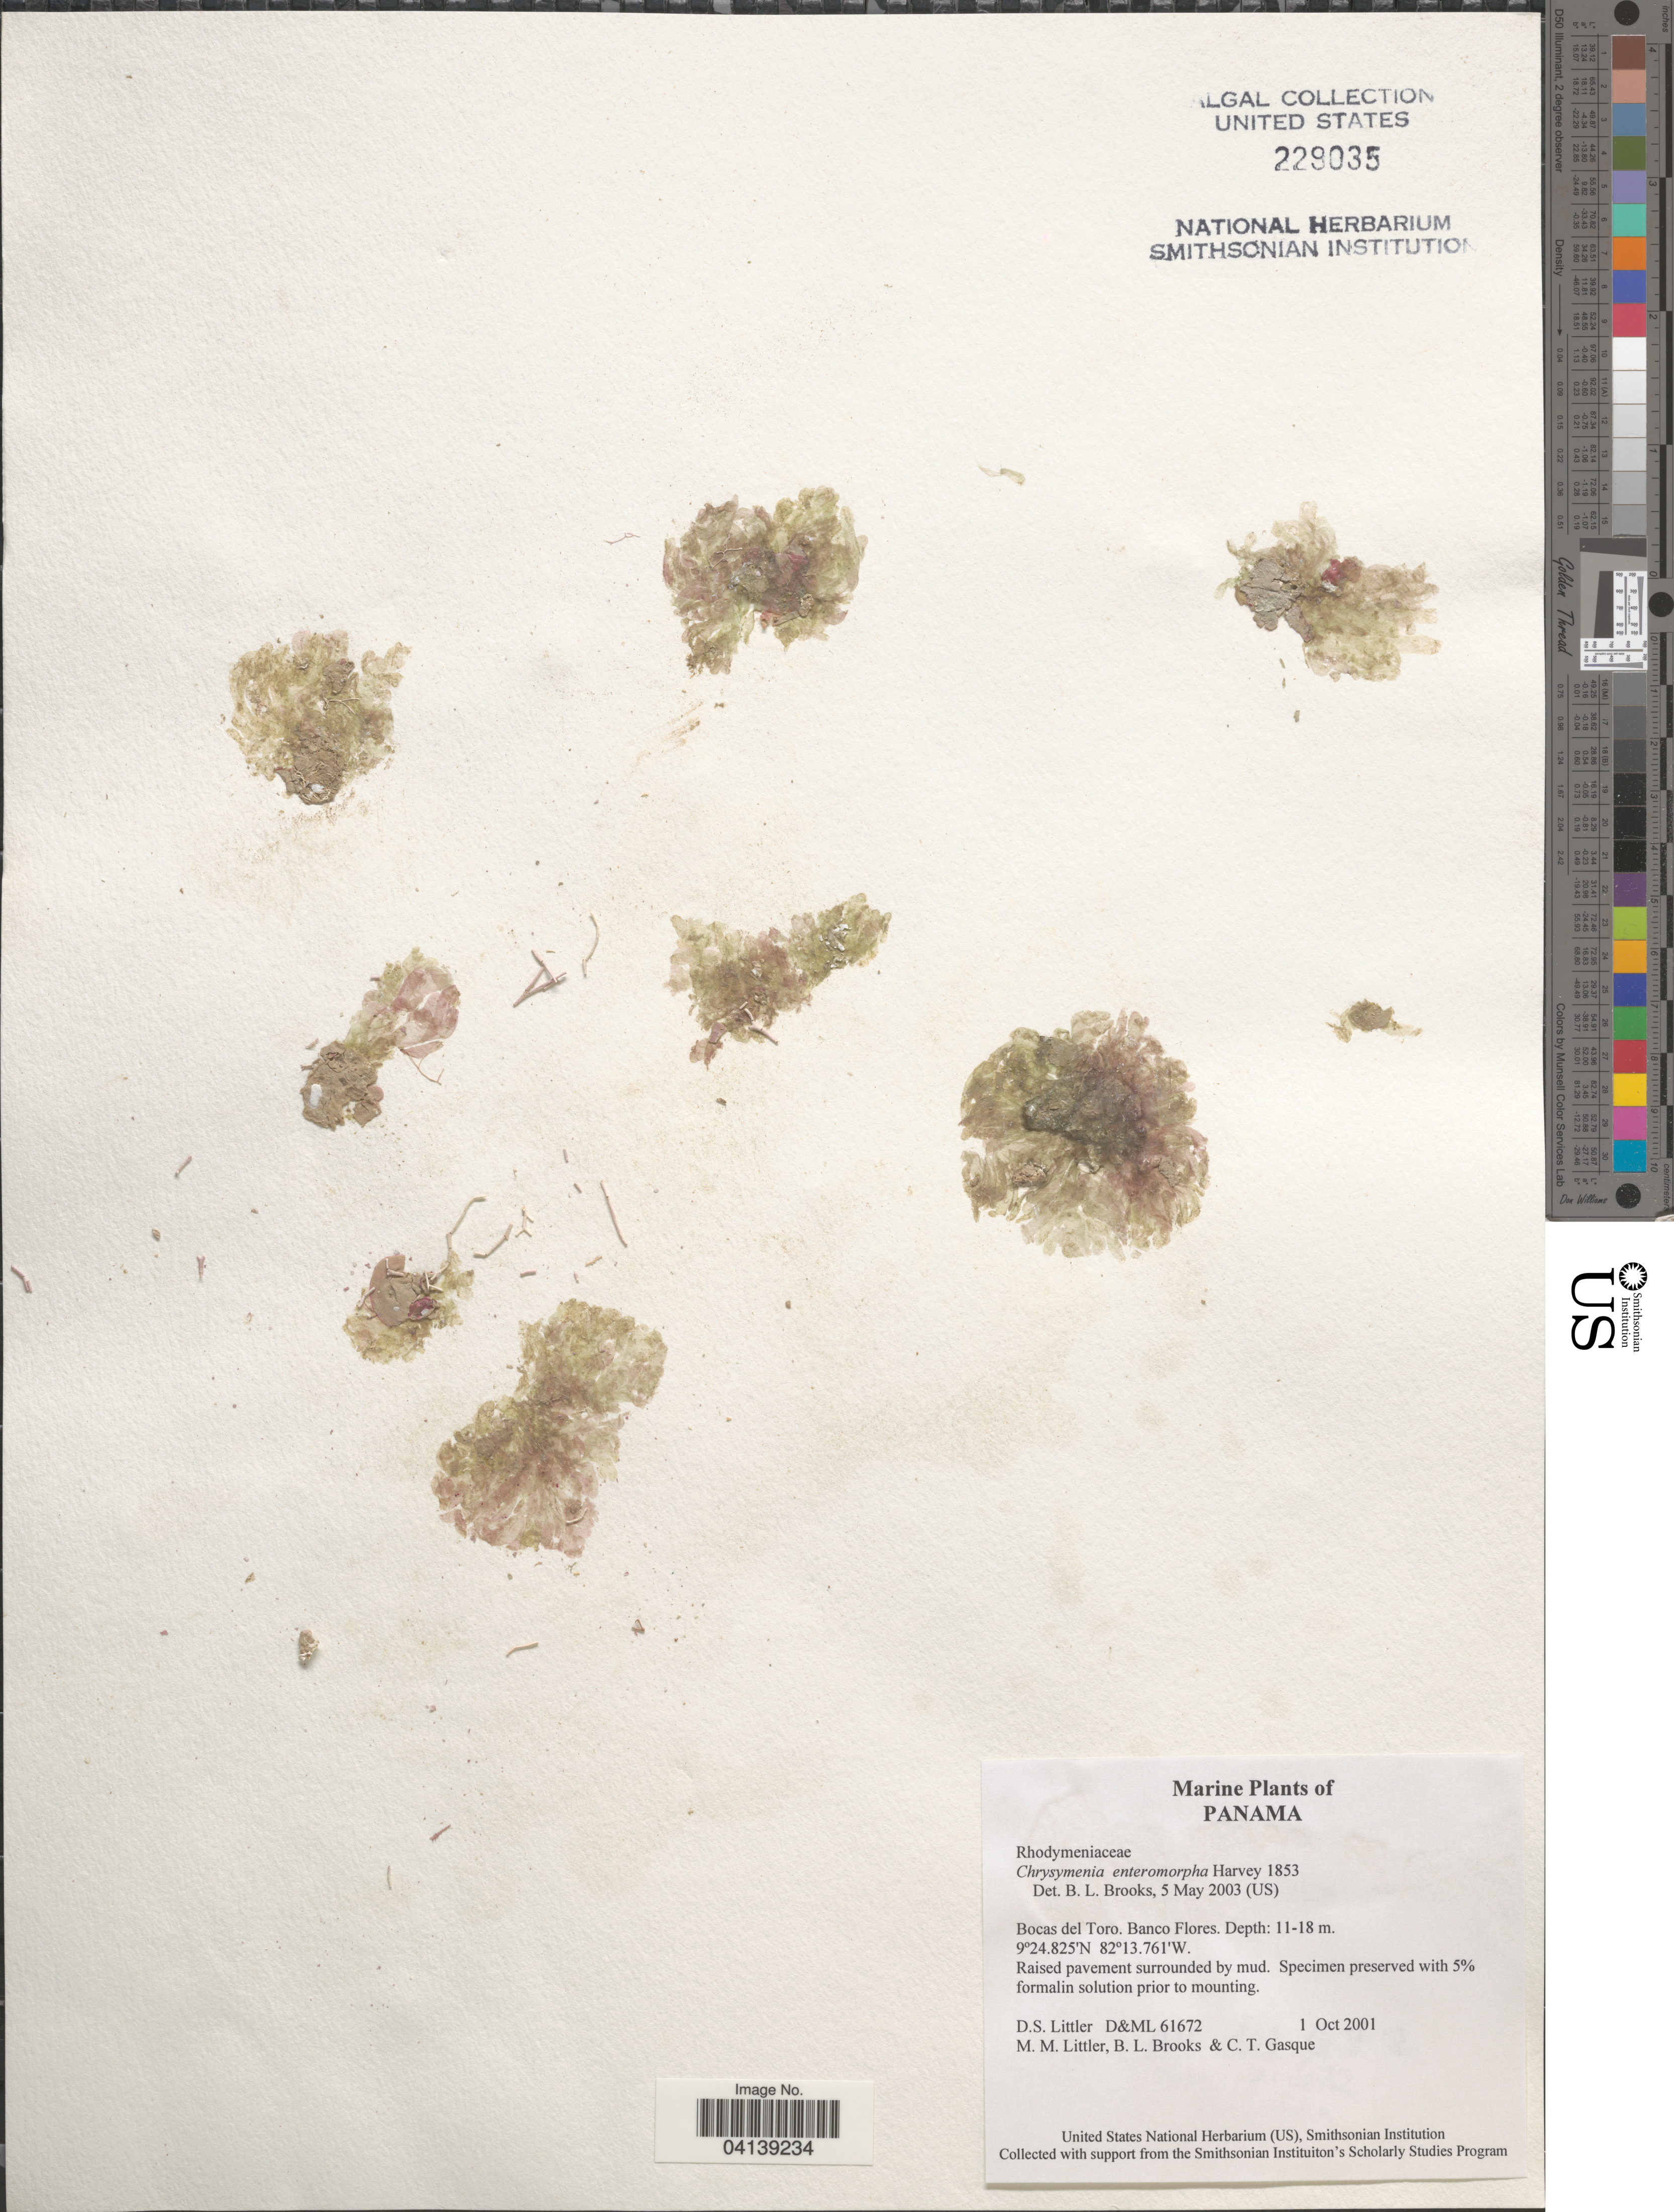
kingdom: Plantae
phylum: Rhodophyta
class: Florideophyceae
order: Rhodymeniales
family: Rhodymeniaceae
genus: Botryocladia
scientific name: Botryocladia enteromorpha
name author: (Harv.) W.E. Schmidt et al. in W.E. Schmidt et al.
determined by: Algae name updating Project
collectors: D. S. Littler, B. Brooks & C. Gasque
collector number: D&ML61672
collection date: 2001-10-01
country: Panama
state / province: Bocas del Toro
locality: Banco Flores.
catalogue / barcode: US 229035